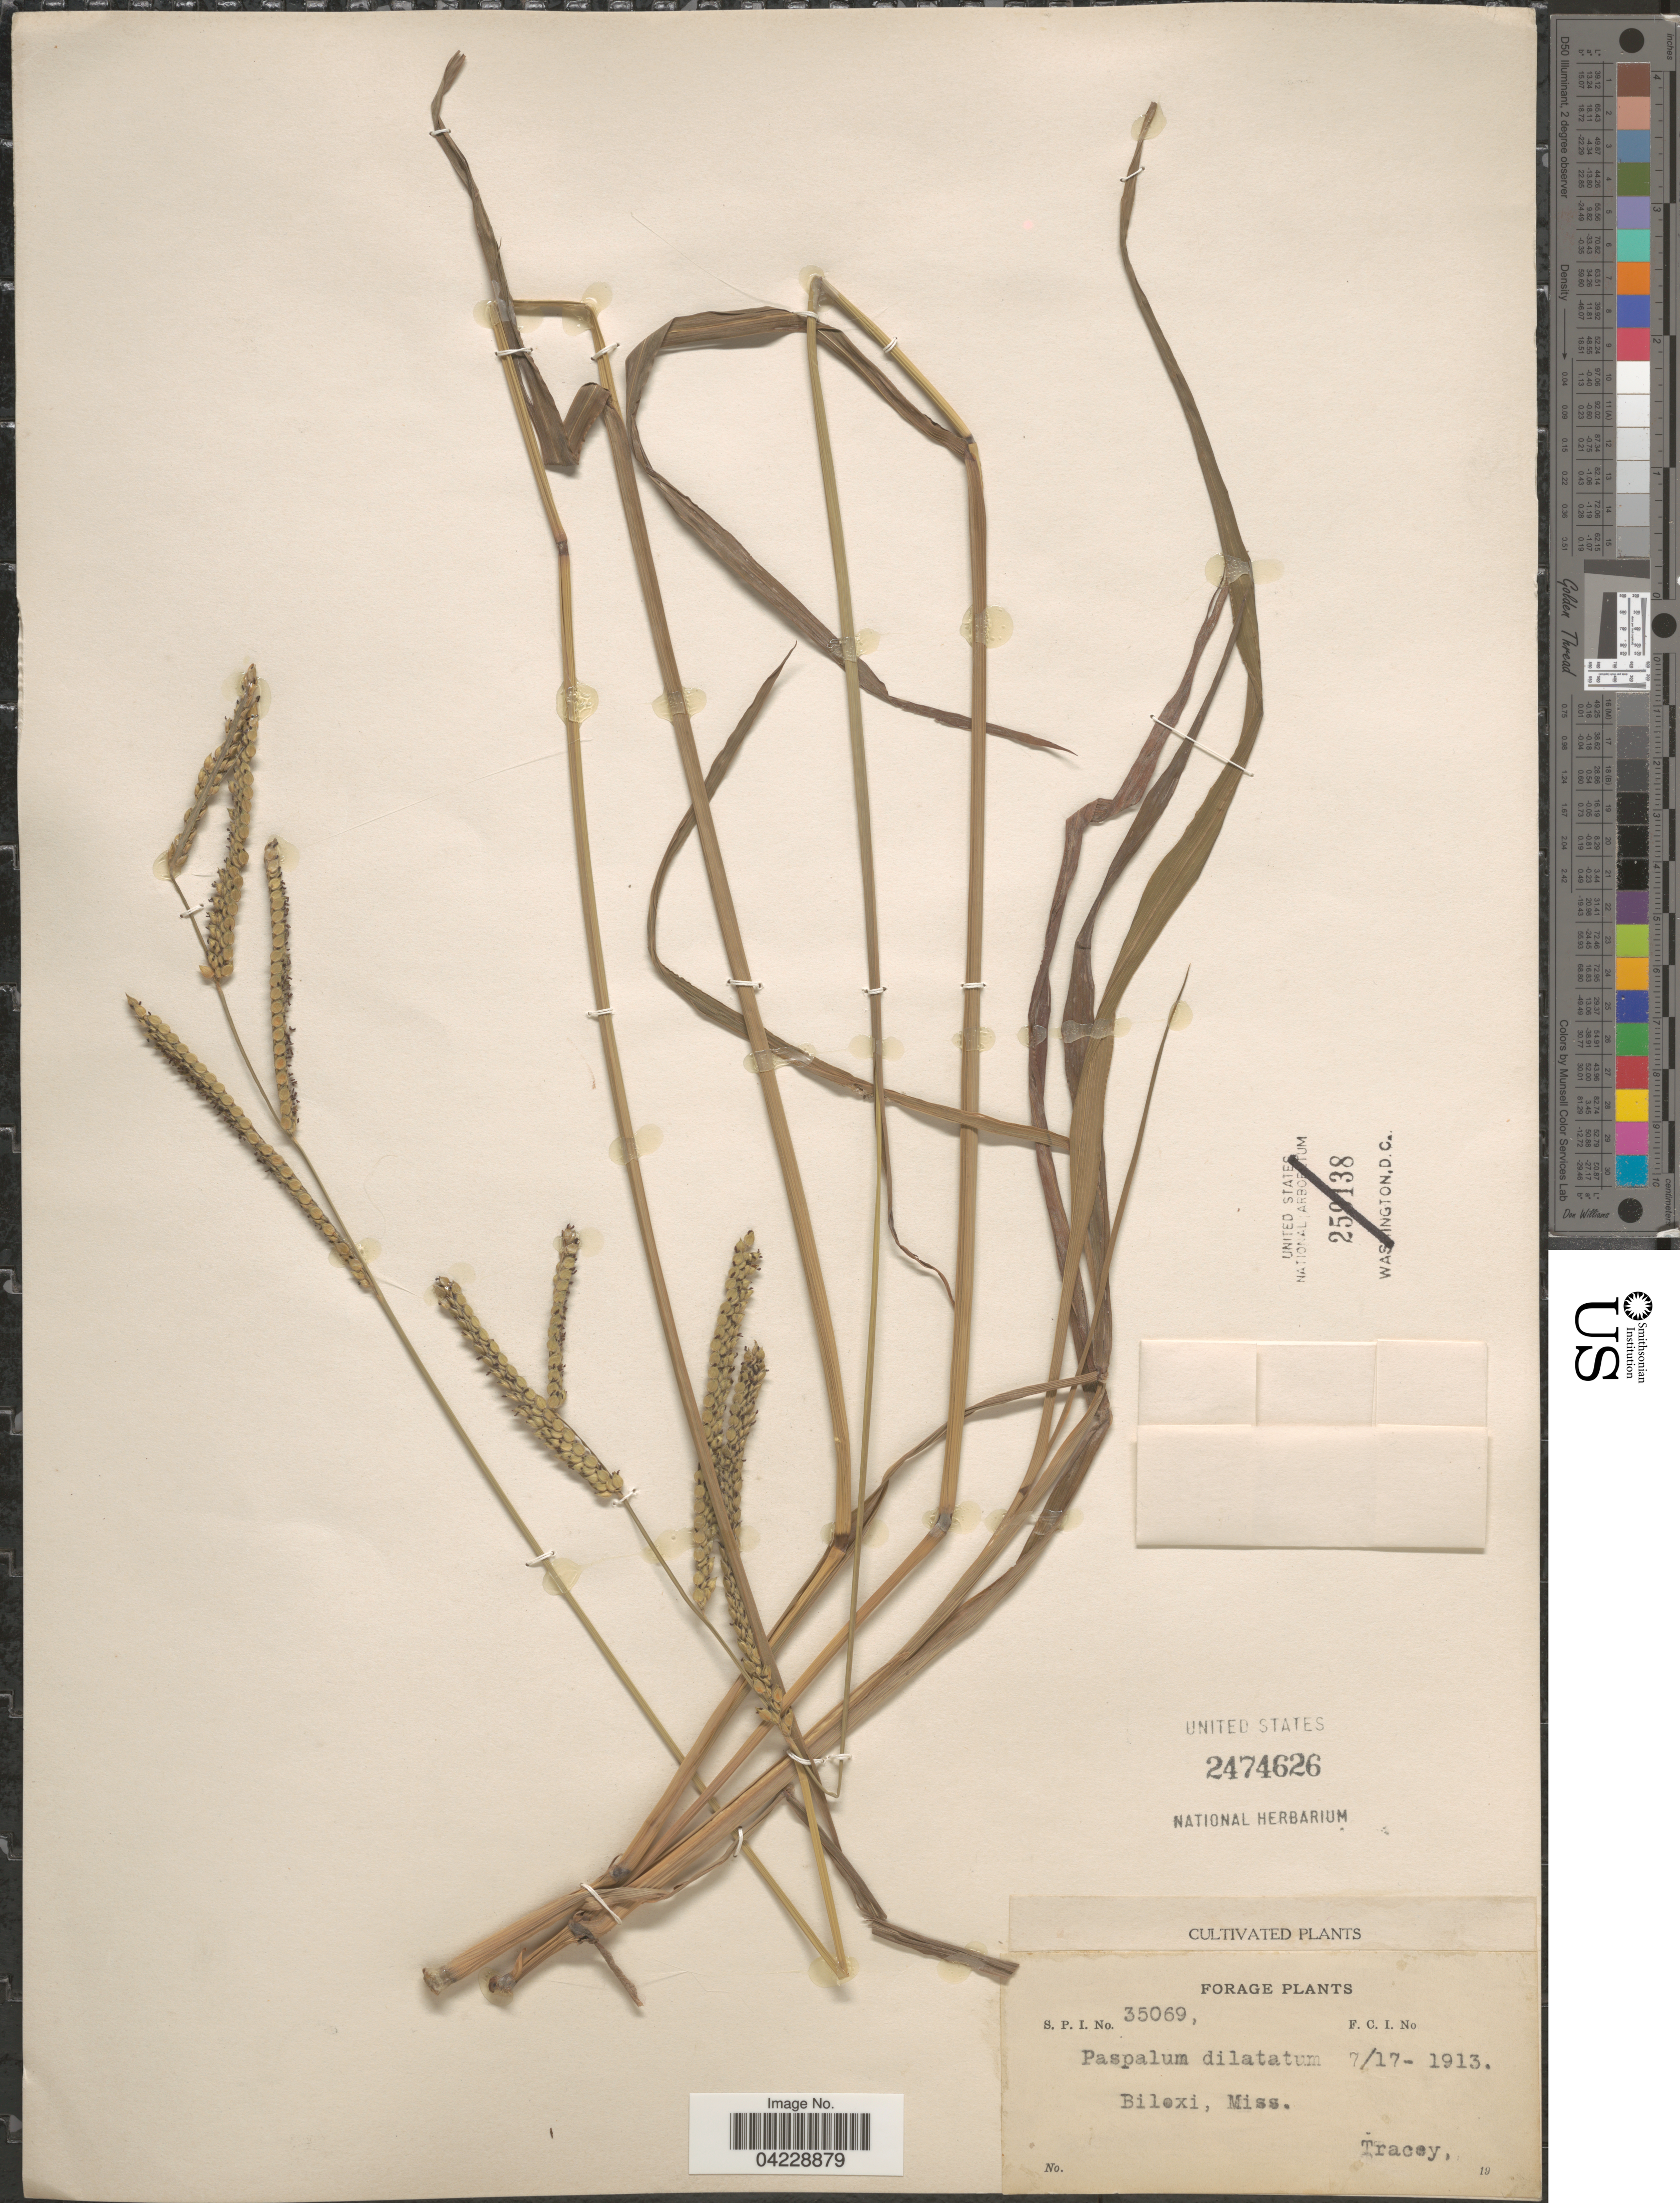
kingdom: Plantae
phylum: Tracheophyta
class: Liliopsida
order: Poales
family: Poaceae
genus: Paspalum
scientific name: Paspalum dilatatum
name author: Poir.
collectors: Tracey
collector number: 35069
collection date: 1913-07-17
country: United States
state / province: Mississippi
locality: Biloxi.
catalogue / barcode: US 2474626